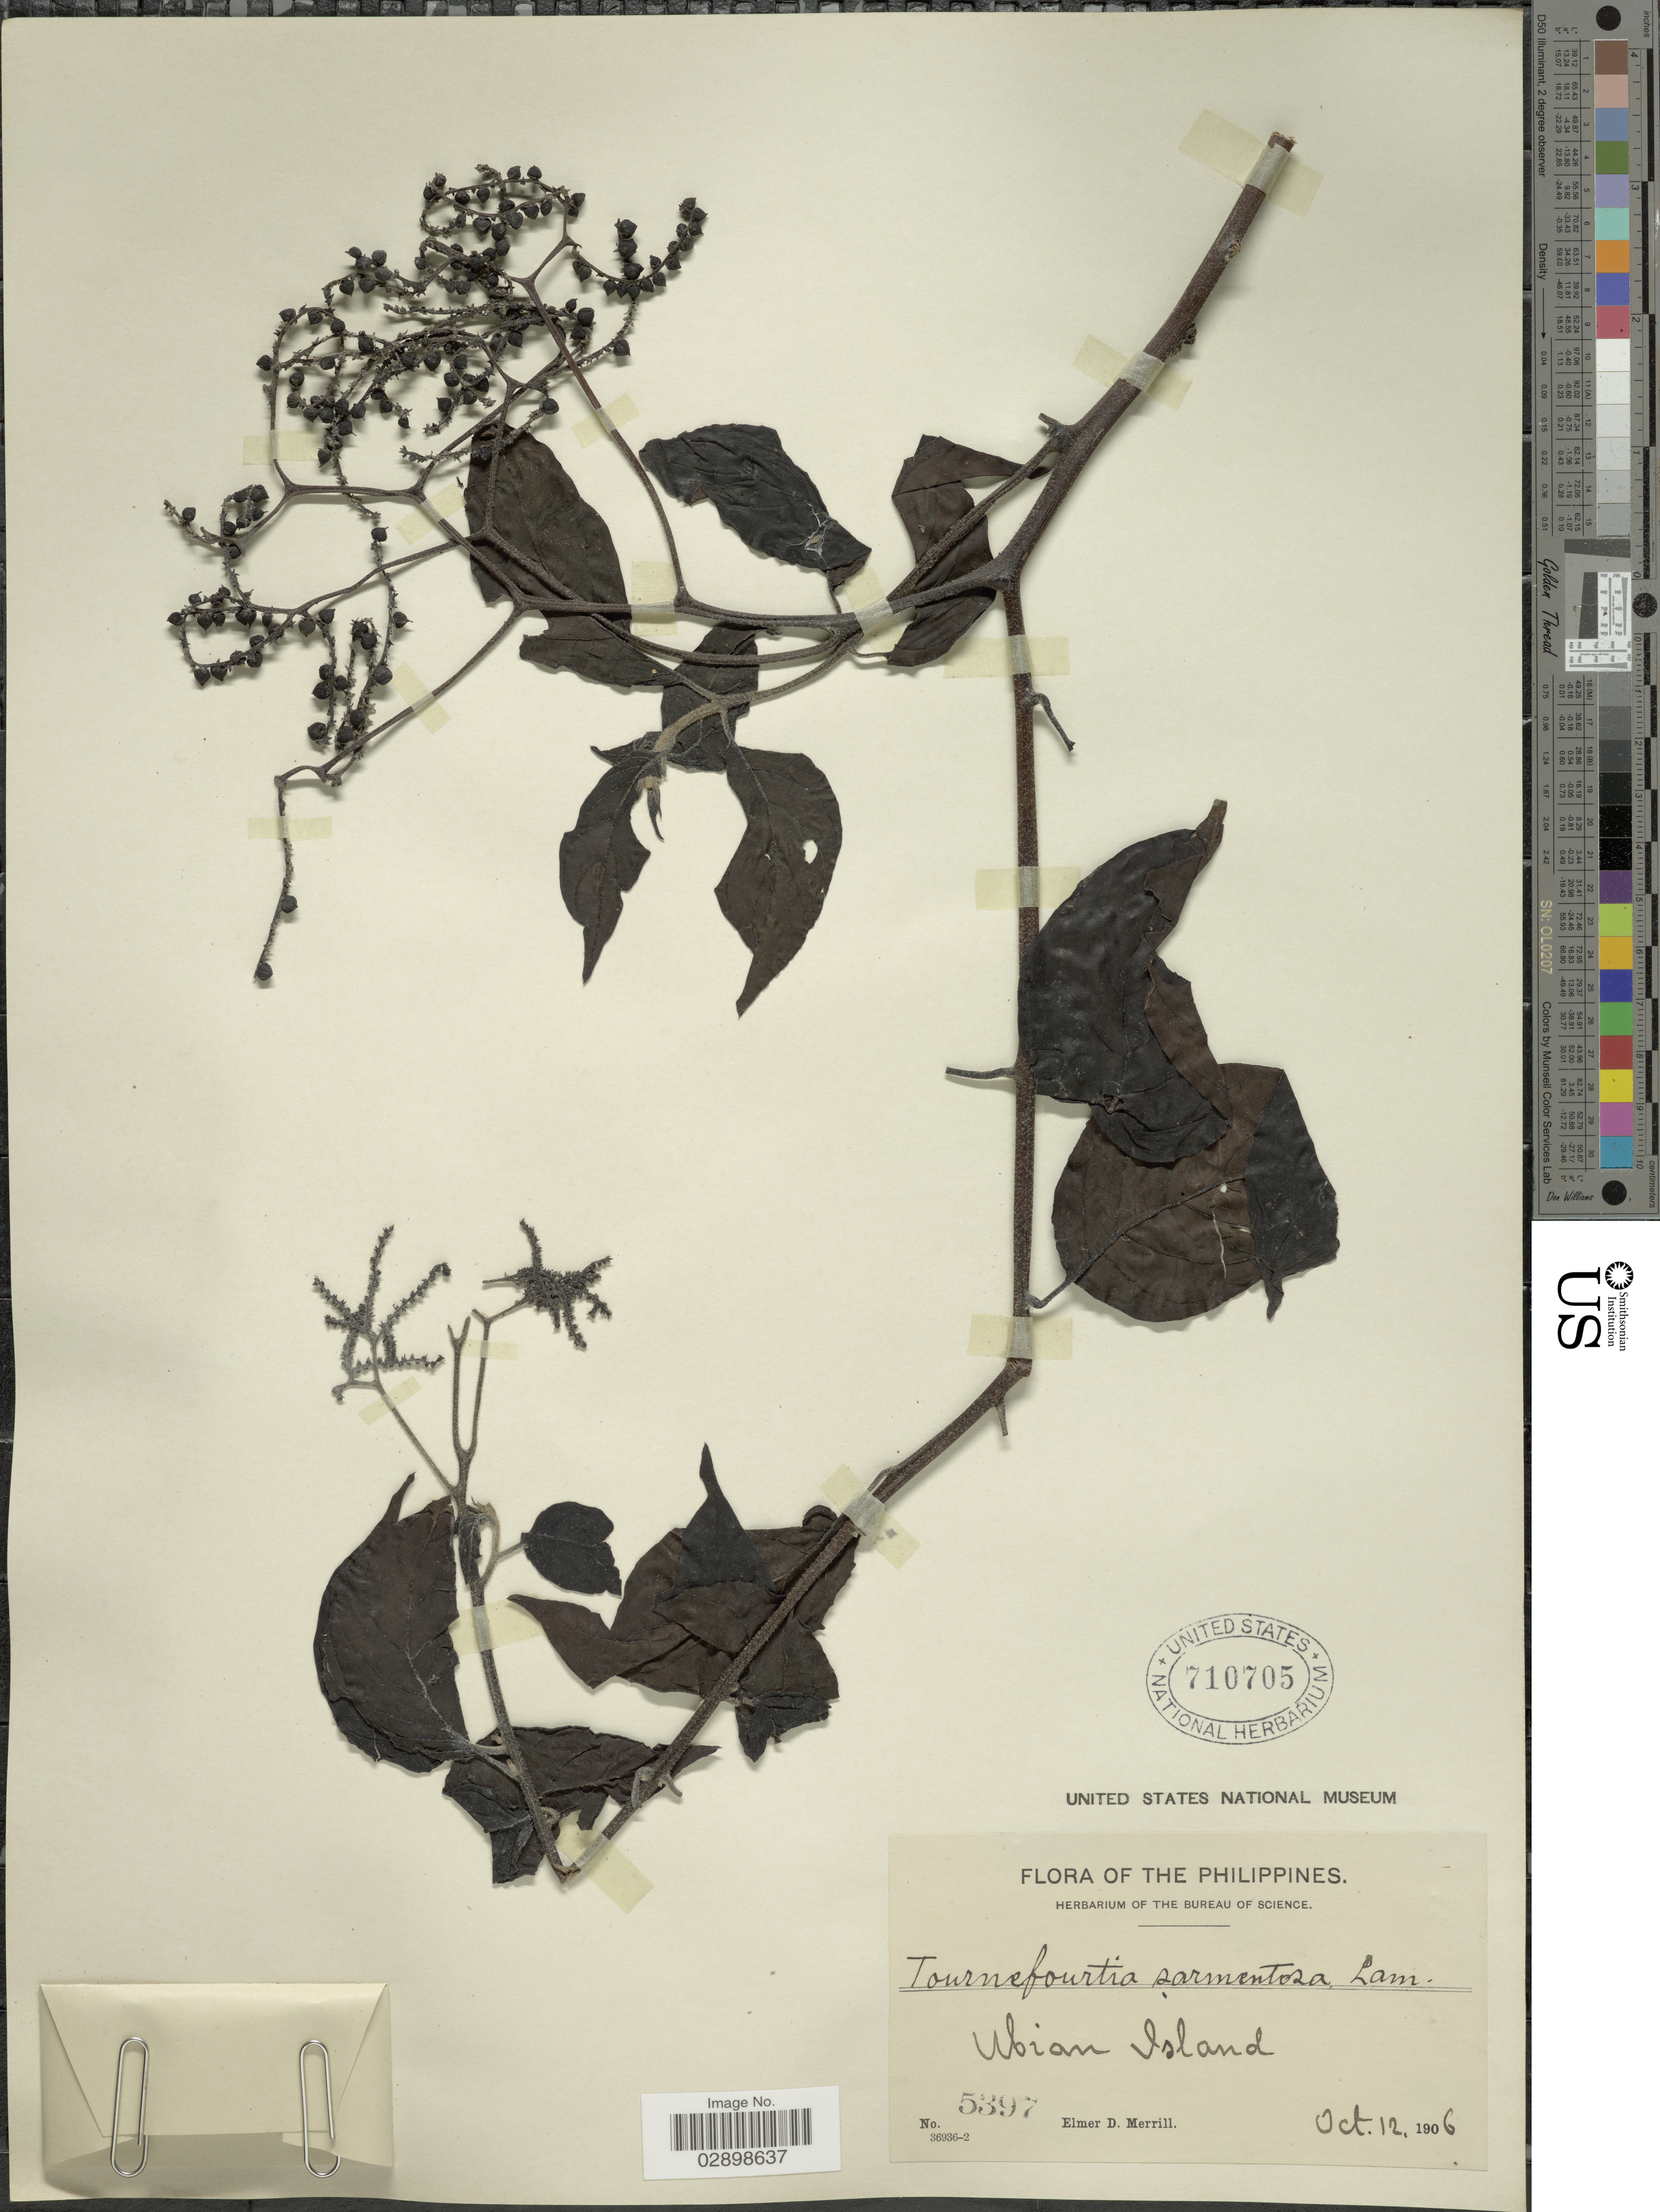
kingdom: Plantae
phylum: Tracheophyta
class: Magnoliopsida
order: Boraginales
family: Heliotropiaceae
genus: Tournefortia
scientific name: Tournefortia sarmentosa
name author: Lam.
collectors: E. D. Merrill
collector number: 5397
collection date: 1906-10-12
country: Philippines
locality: Ubian Island.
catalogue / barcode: US 710705